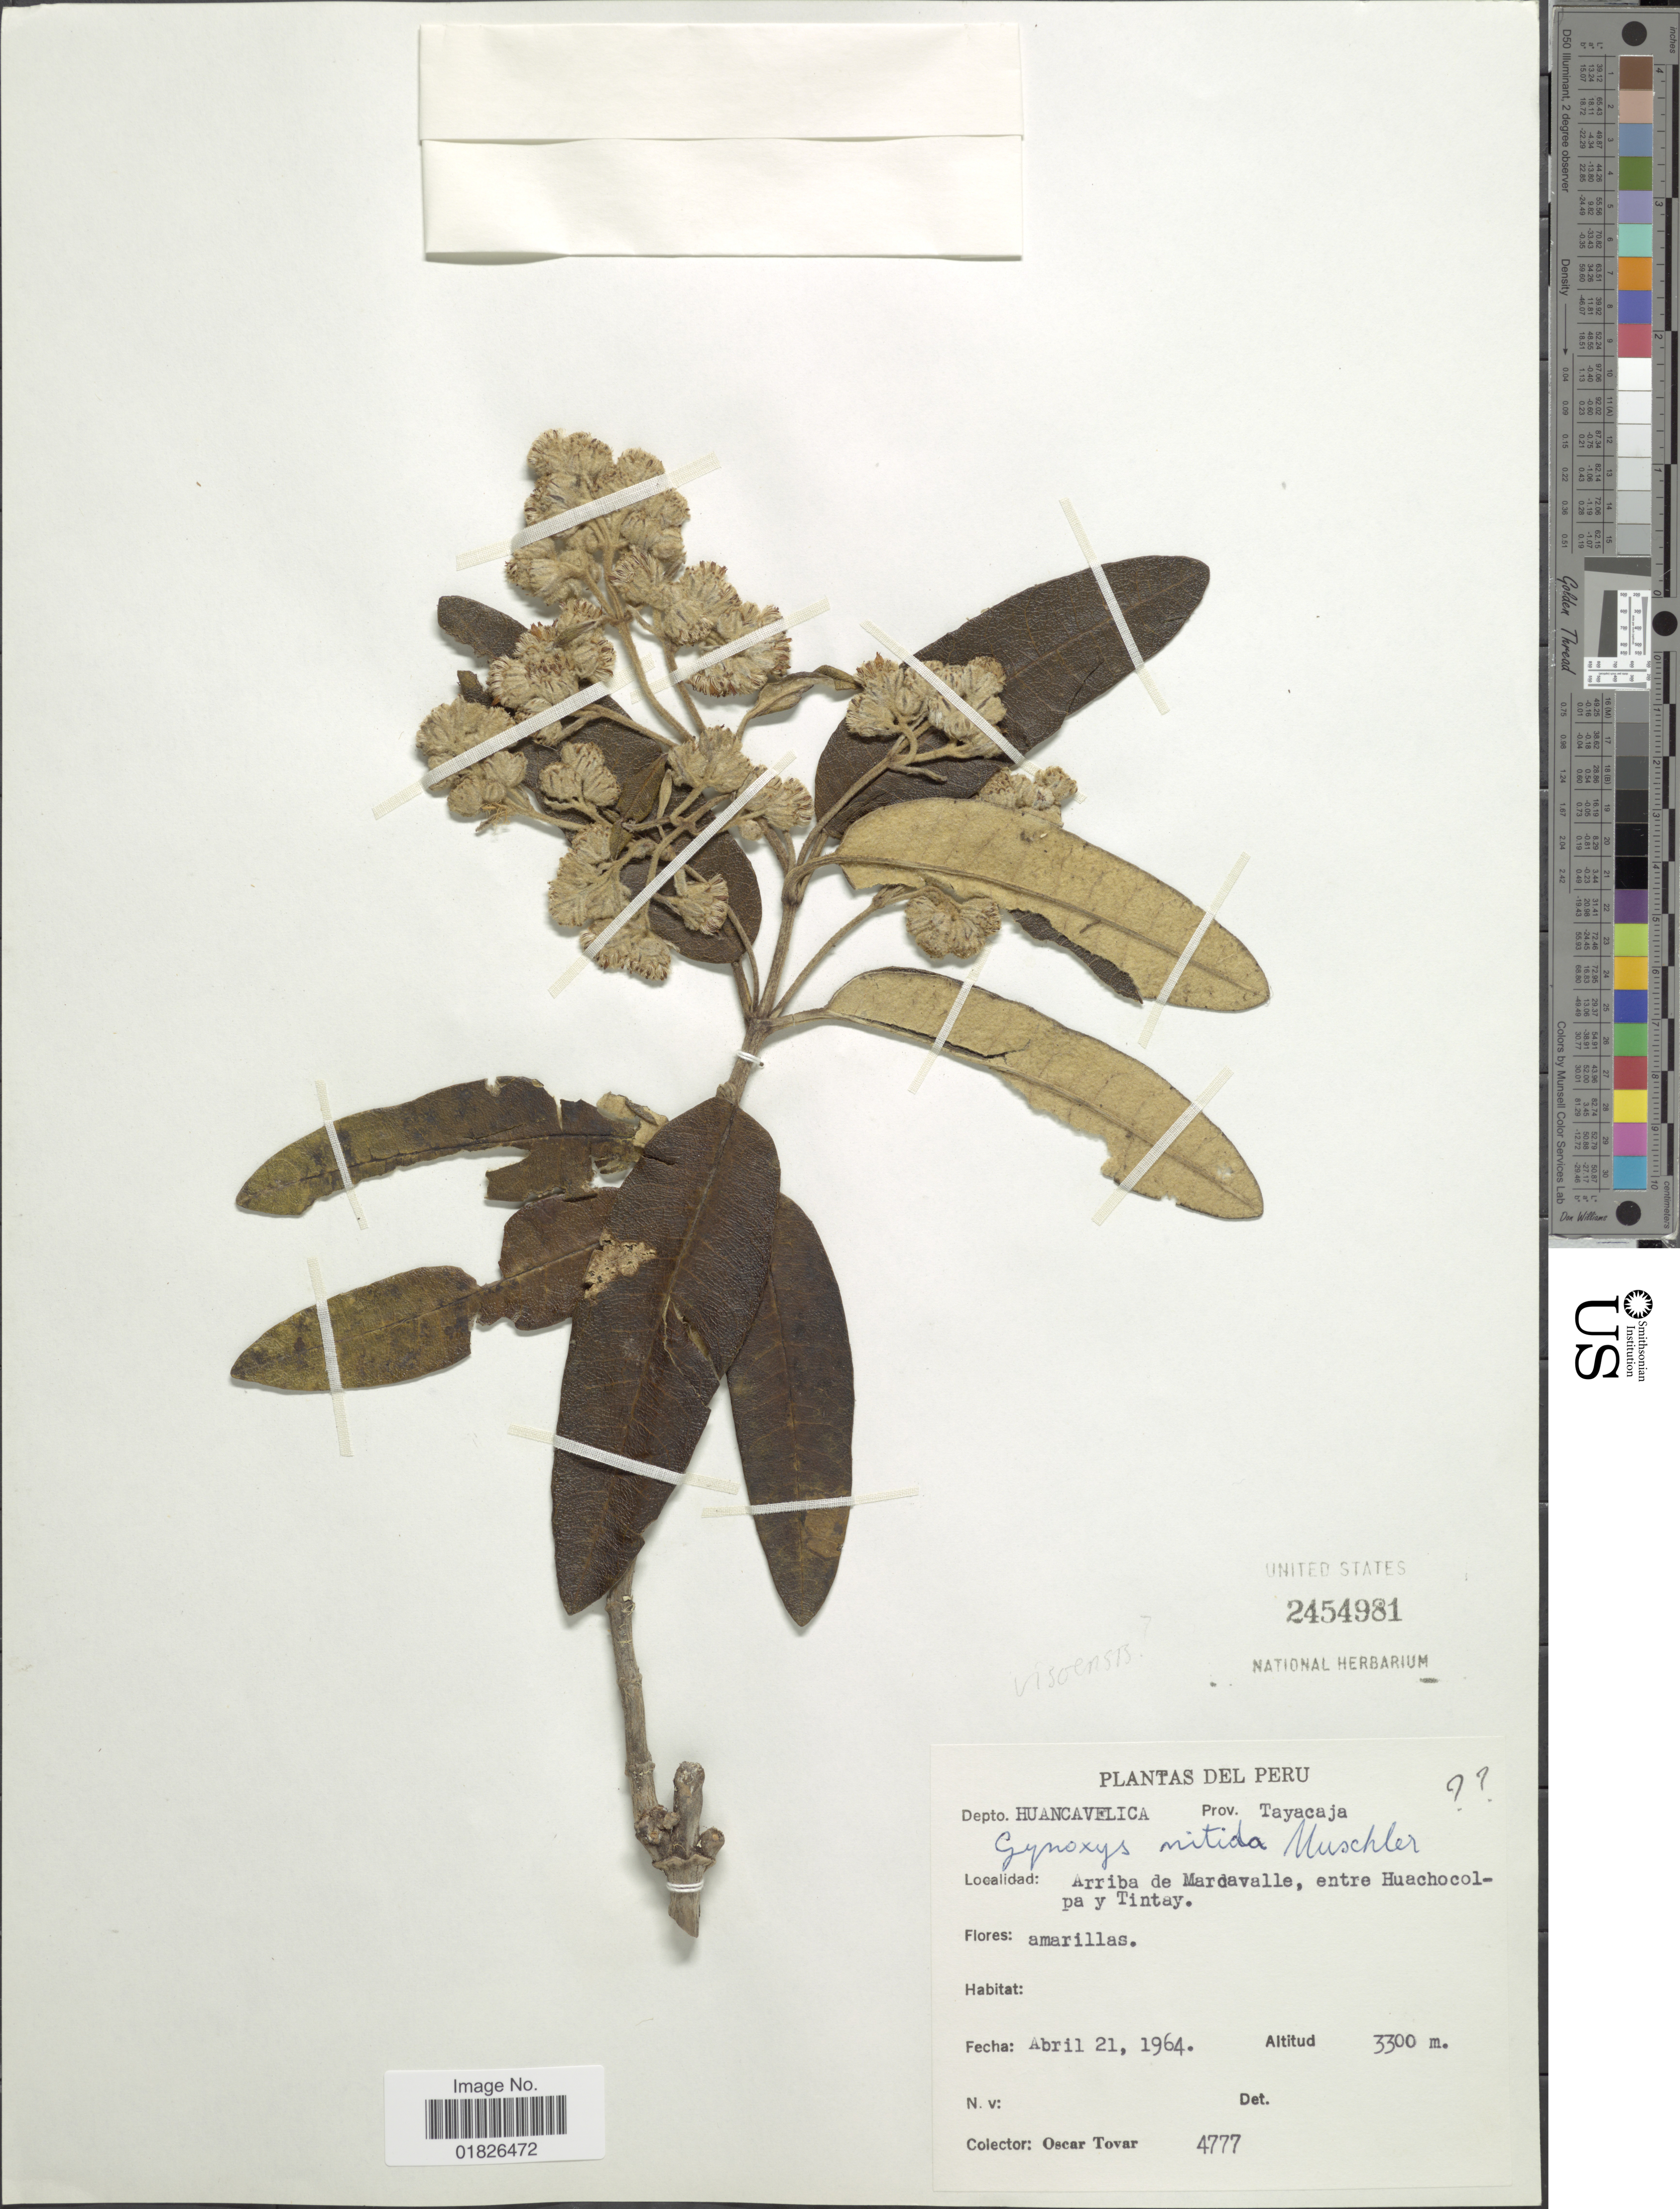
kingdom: Plantae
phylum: Tracheophyta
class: Magnoliopsida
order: Asterales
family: Asteraceae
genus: Gynoxys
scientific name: Gynoxys nitida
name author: Muschl.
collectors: Ó. Tovar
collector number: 4777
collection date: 1964-04-21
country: Peru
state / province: Huancavelica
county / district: Tayacaja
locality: Prov. Tayacaja, Arriba de Mardavalle, entre Huachocolpa y Tintay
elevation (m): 3300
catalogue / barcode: US 2454981